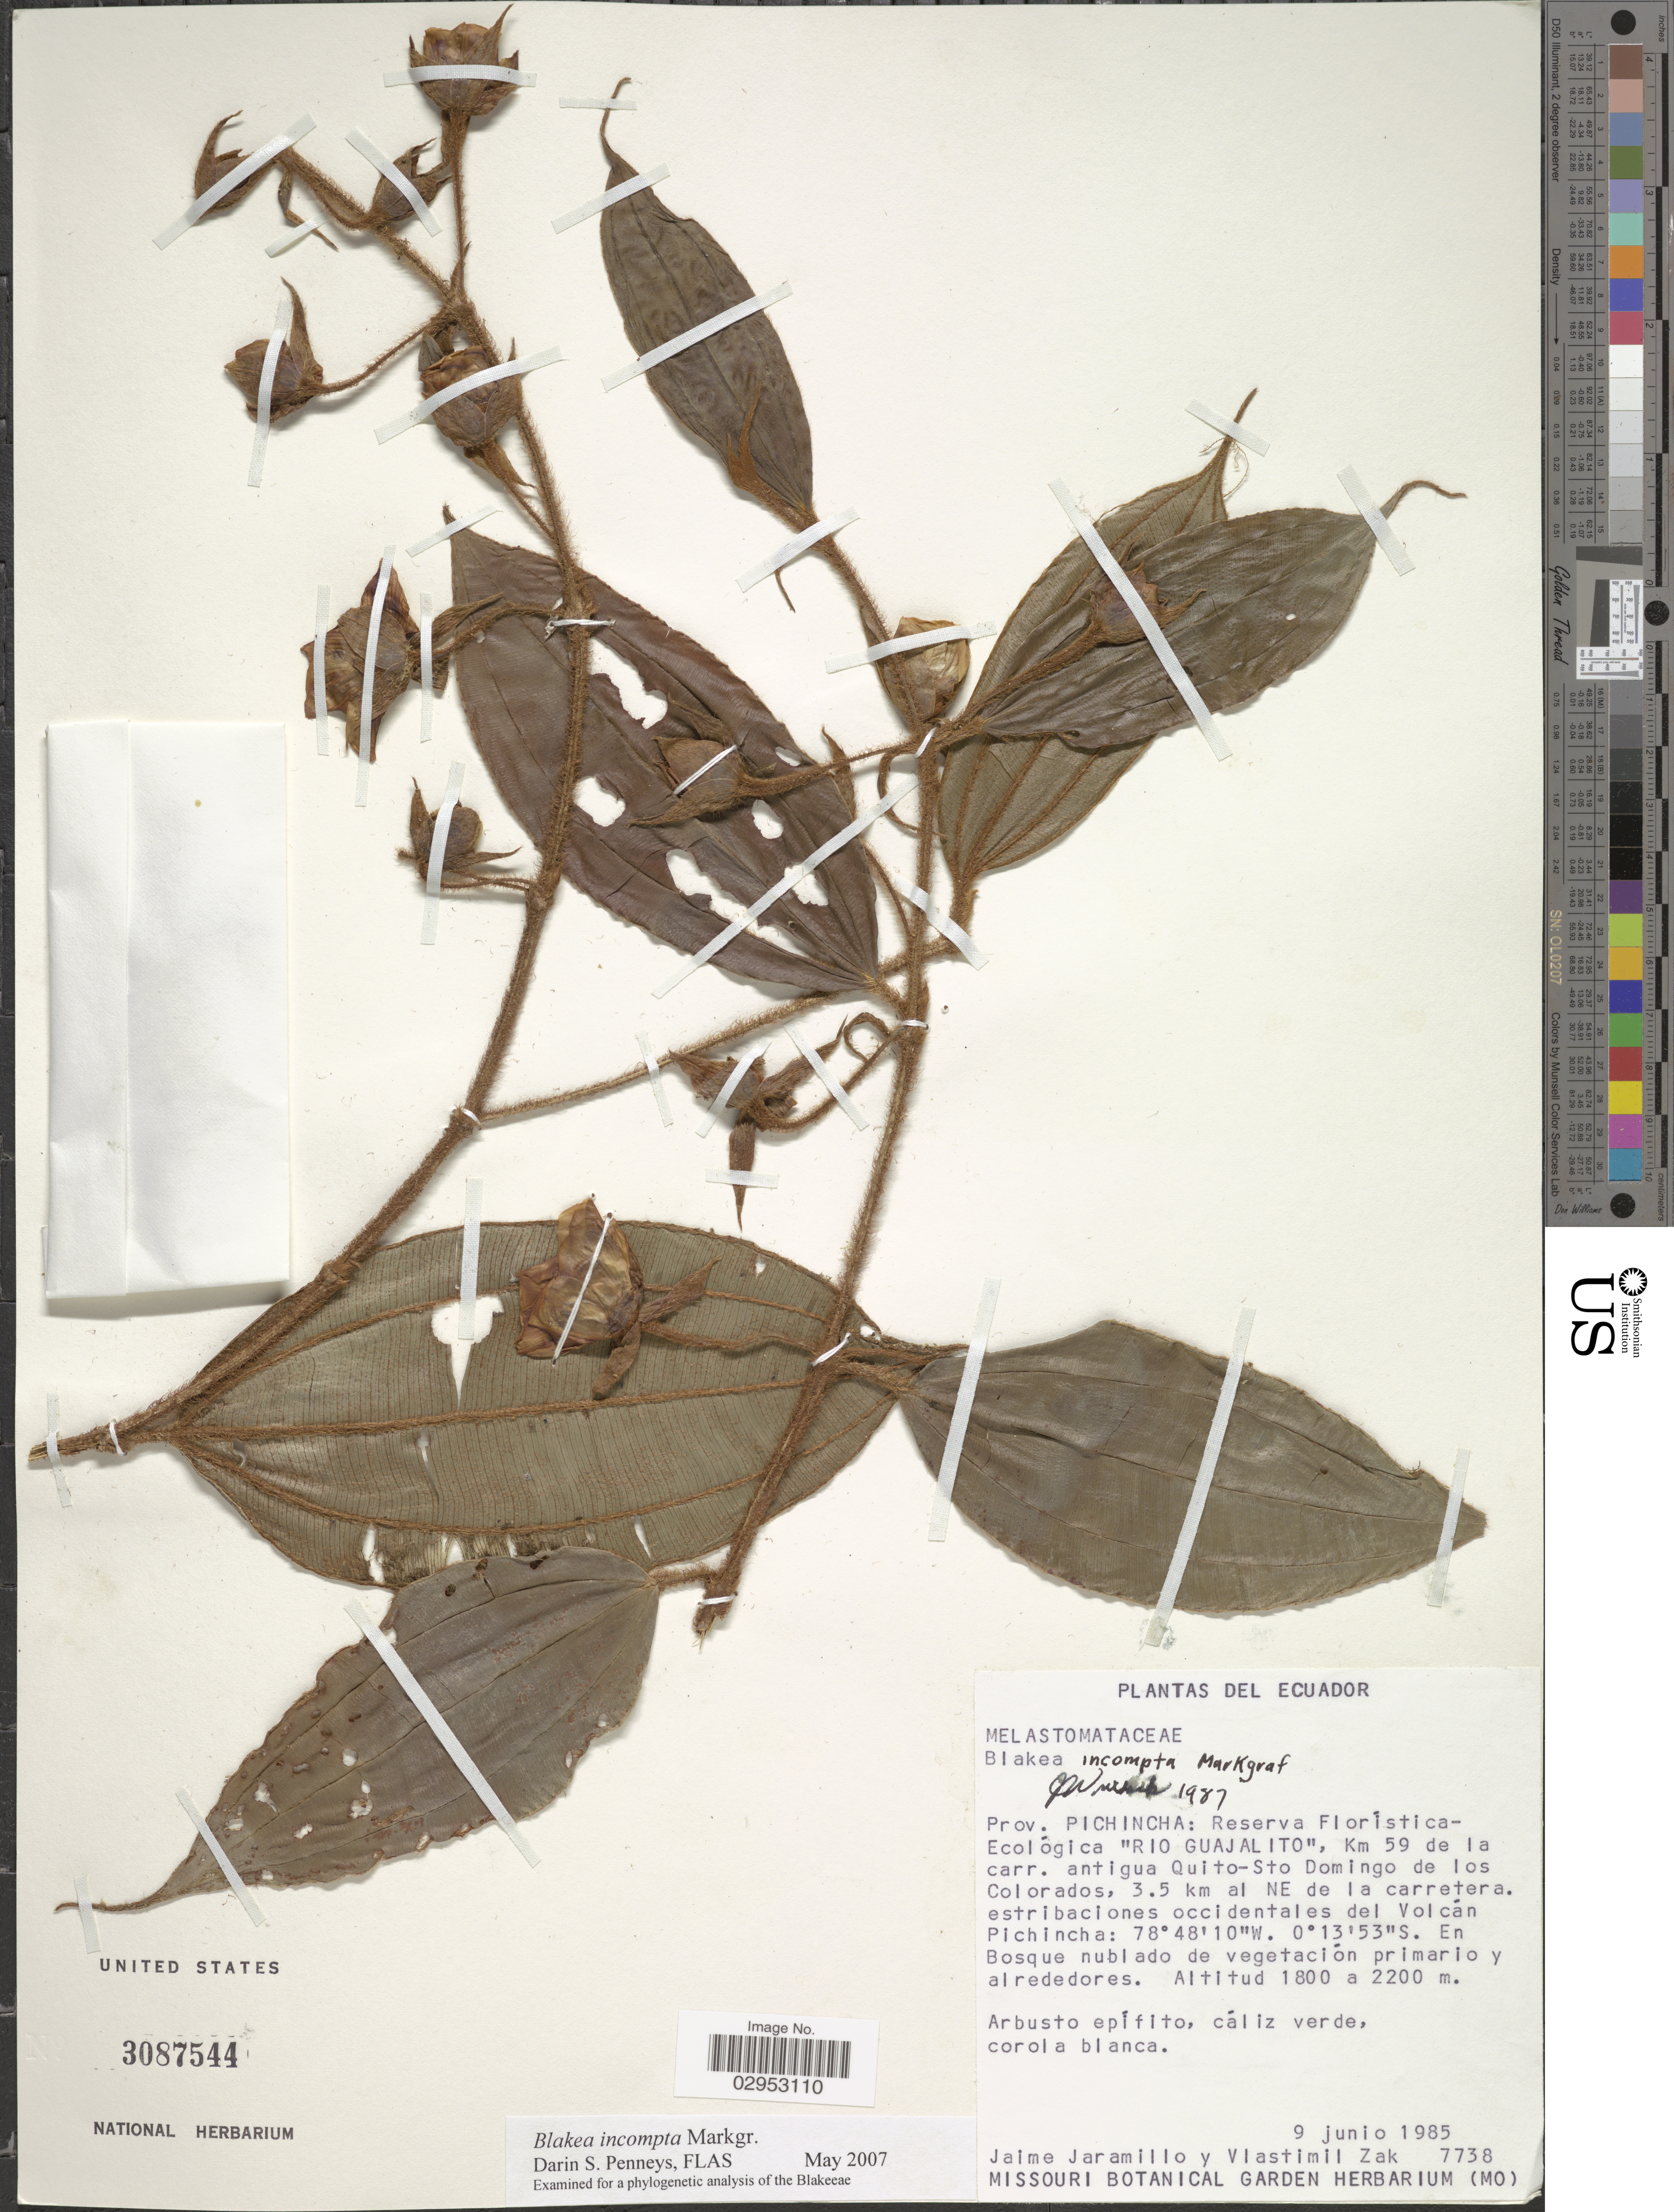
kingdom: Plantae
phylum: Tracheophyta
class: Magnoliopsida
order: Myrtales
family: Melastomataceae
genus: Blakea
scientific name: Blakea incompta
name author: Markgr.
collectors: J. Jaramillo & V. Zak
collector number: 7738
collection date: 1985-06-09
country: Ecuador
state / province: Pichincha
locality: Reserva Florística-Ecológica "Rio Guajalito", Km 59 de la carr. antigua Quito-Sto Domingo de los Colorados, 3.5 km al NE de la carretera. estribaciones occidentales del Volcán Pichincha.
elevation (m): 1800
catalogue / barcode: US 3087544